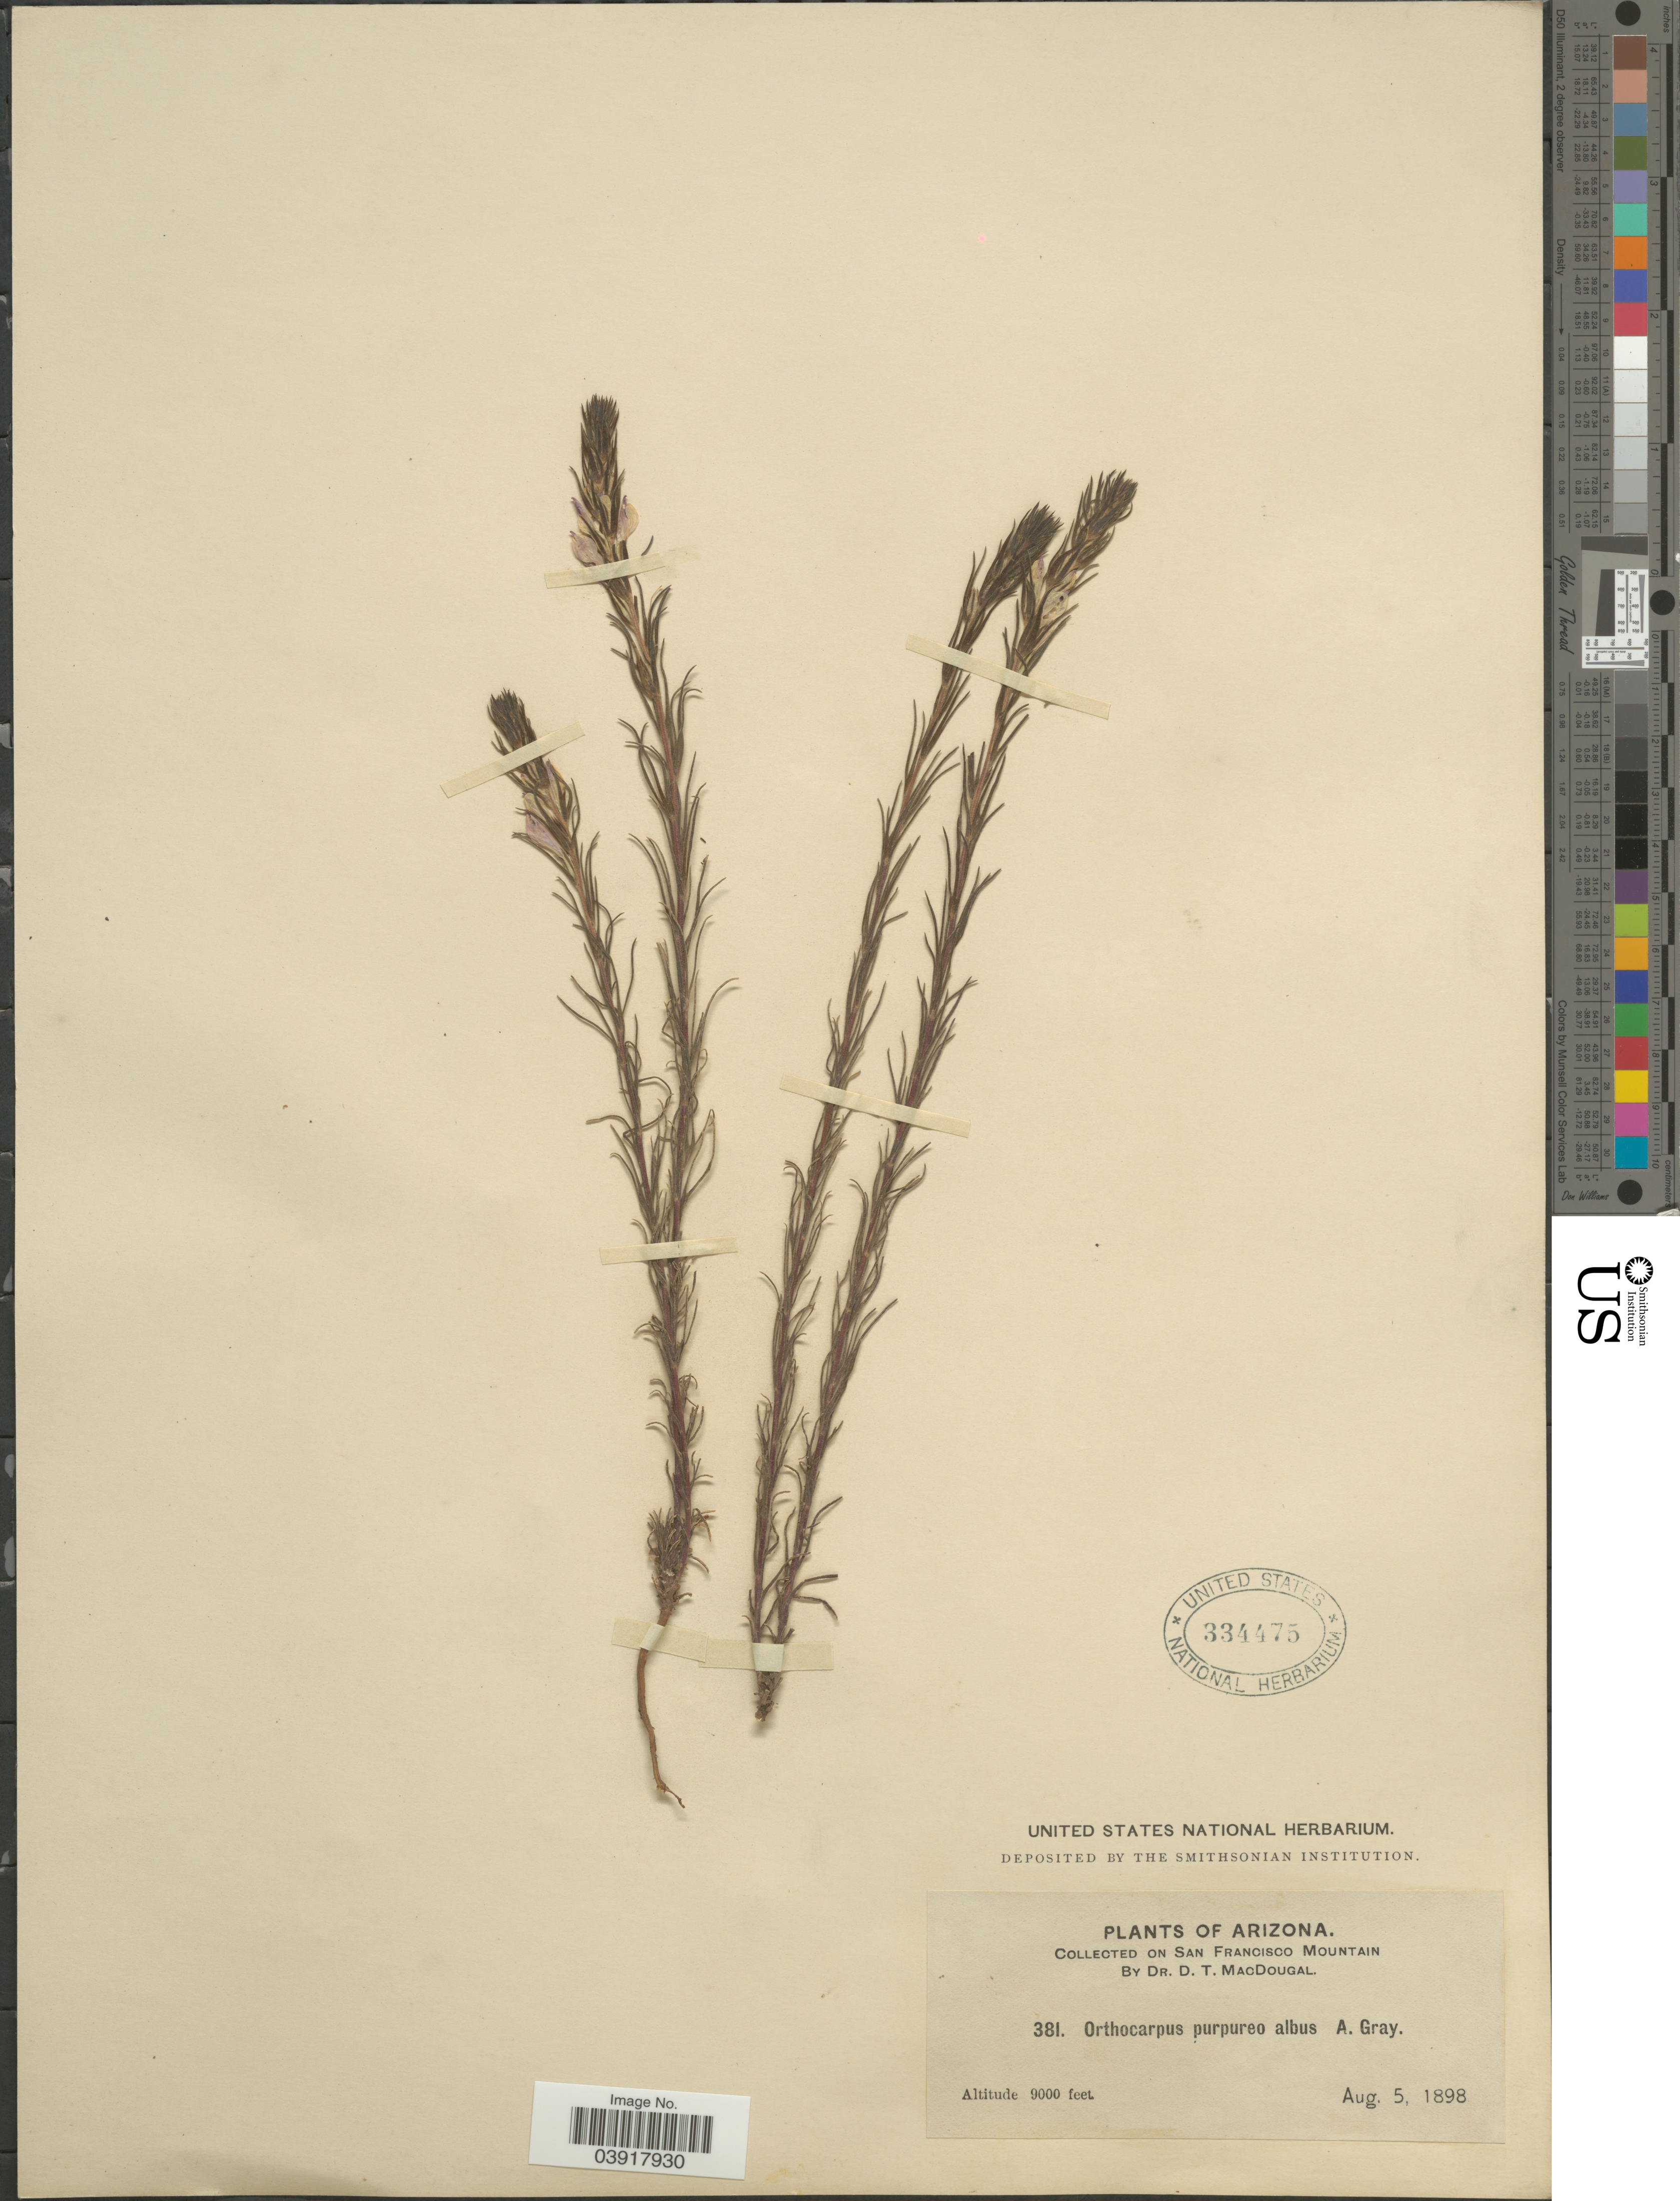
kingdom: Plantae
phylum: Tracheophyta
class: Magnoliopsida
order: Lamiales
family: Orobanchaceae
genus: Orthocarpus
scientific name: Orthocarpus purpureo-albus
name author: A. Gray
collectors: D. T. MacDougal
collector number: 381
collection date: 1898-08-05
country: United States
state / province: Arizona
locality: San Francisco Mountain.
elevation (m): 2743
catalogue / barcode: US 334475